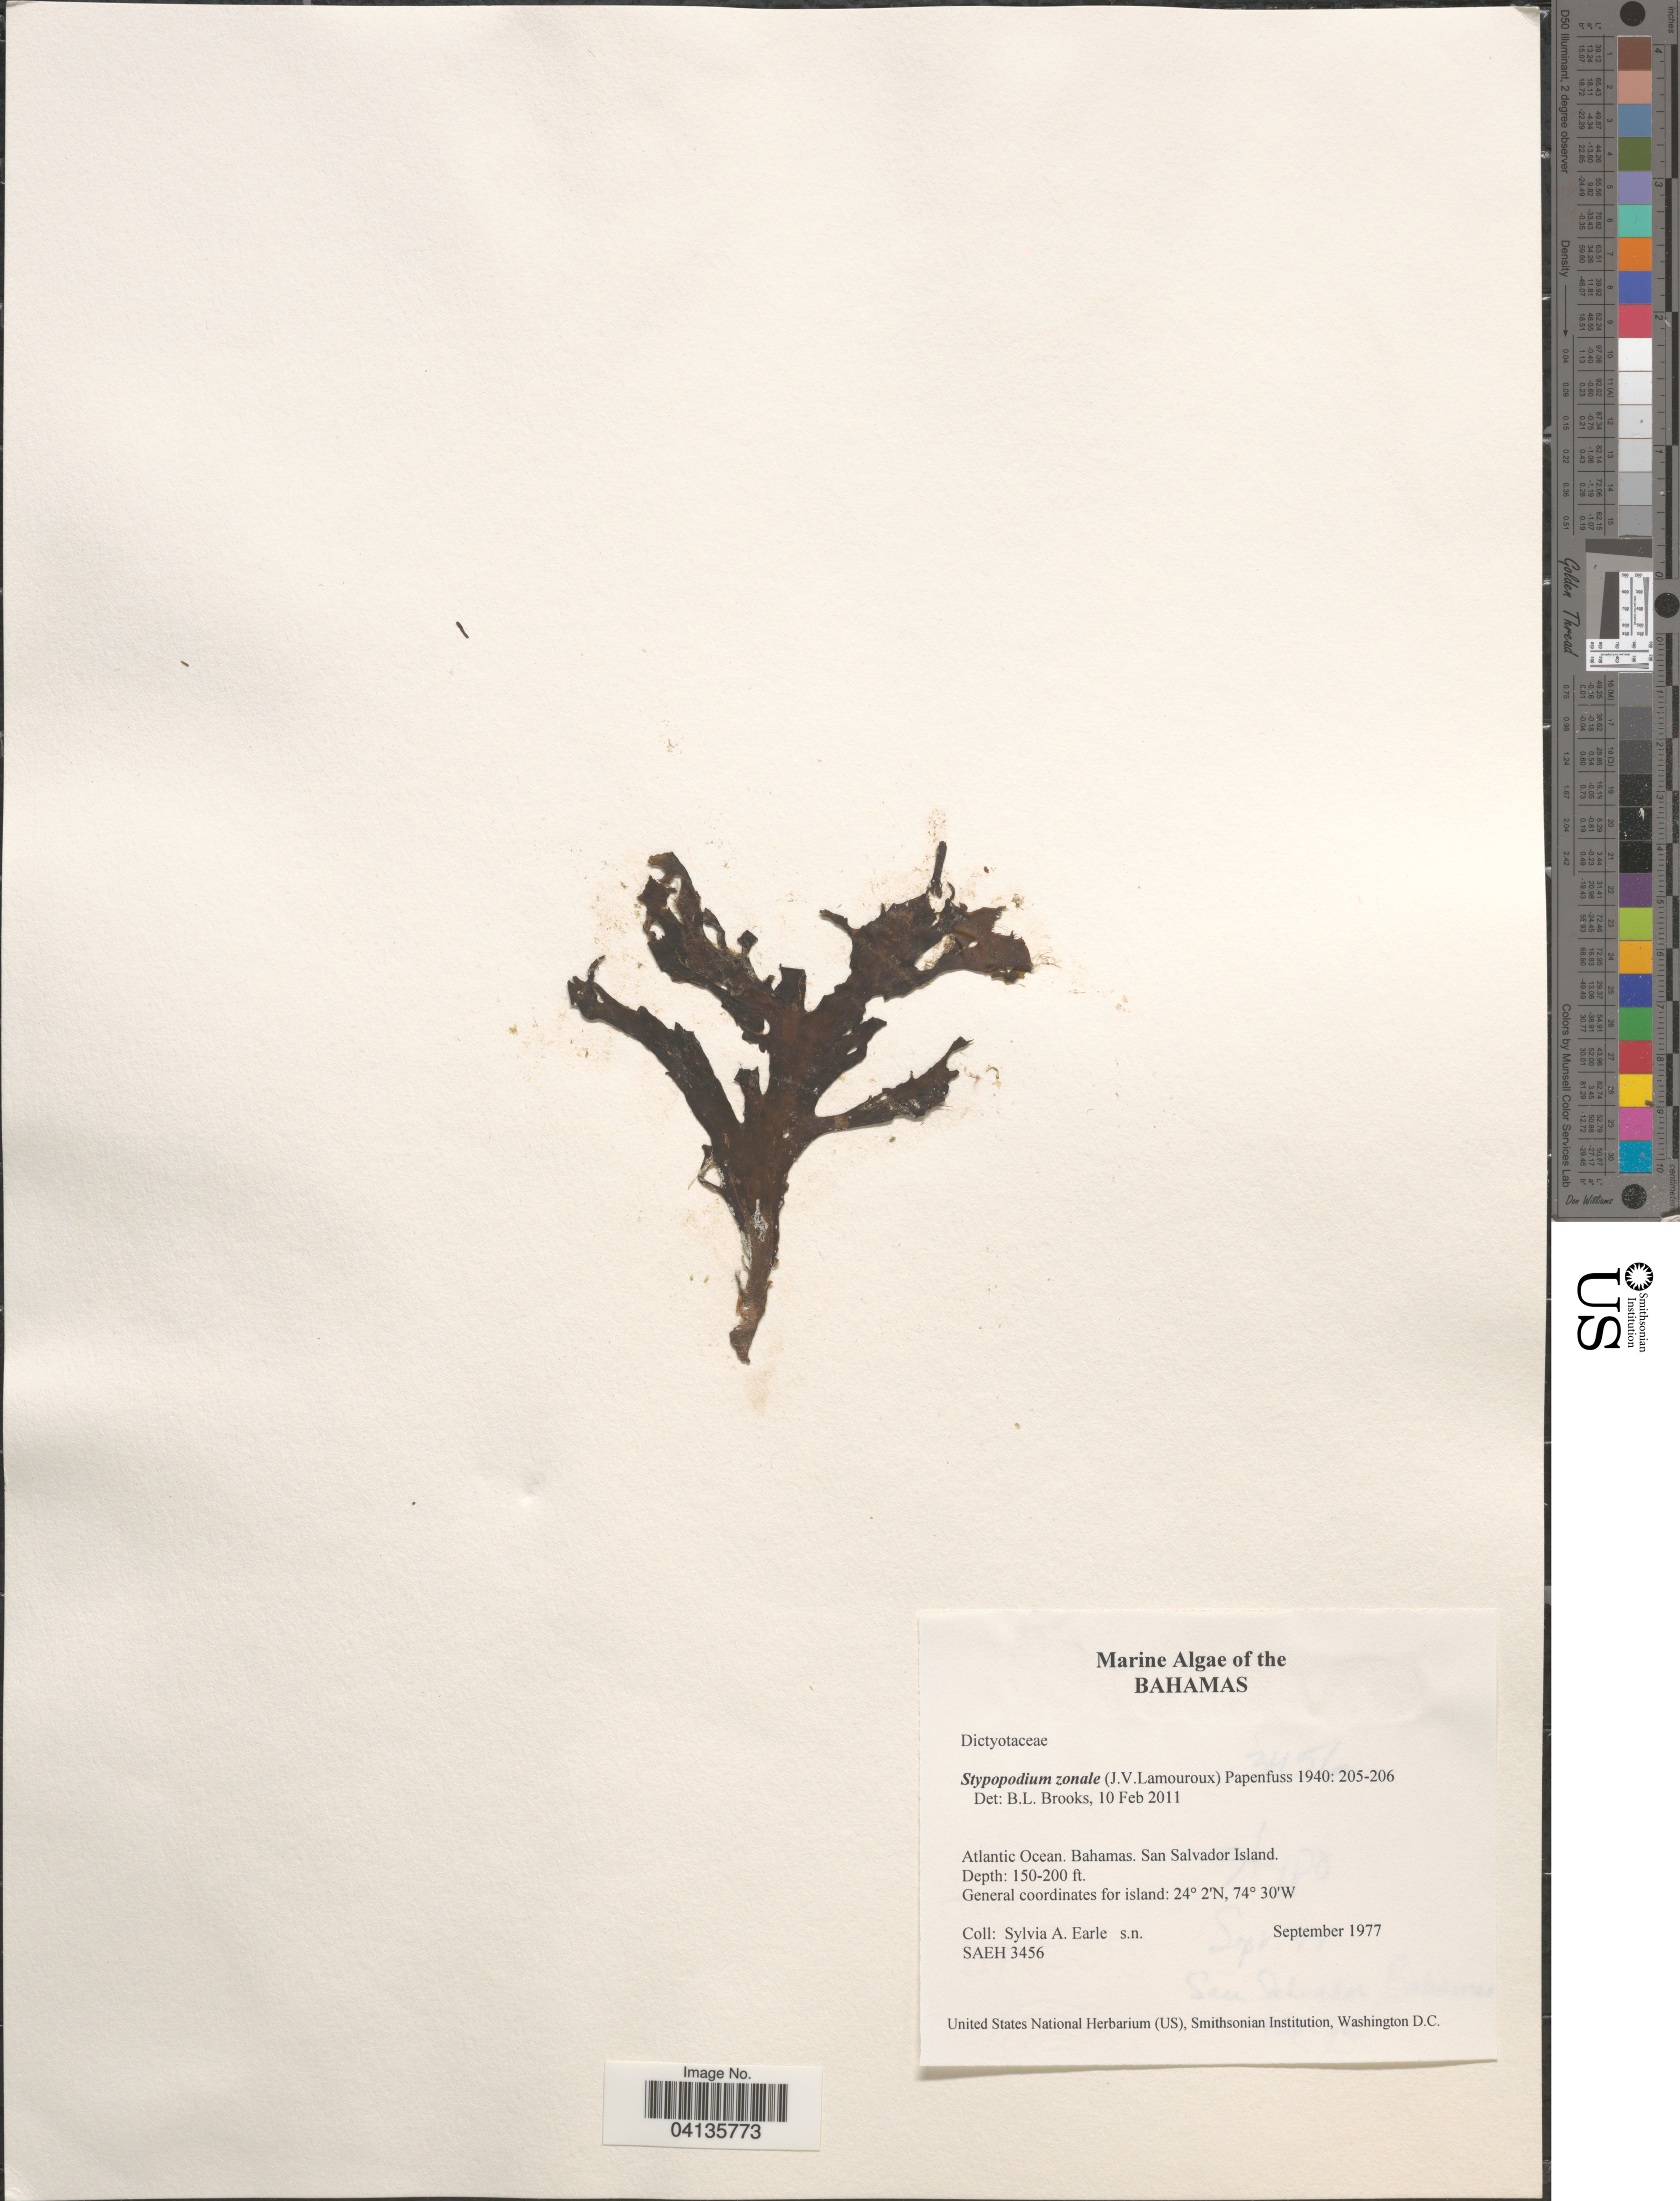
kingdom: Chromista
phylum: Ochrophyta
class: Phaeophyceae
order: Dictyotales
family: Dictyotaceae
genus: Stypopodium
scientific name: Stypopodium zonale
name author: (J.V.Lamouroux) Papenf.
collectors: S. A. Earle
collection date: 1977-09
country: Bahamas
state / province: San Salvador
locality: Atlantic Ocean.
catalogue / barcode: US 238583